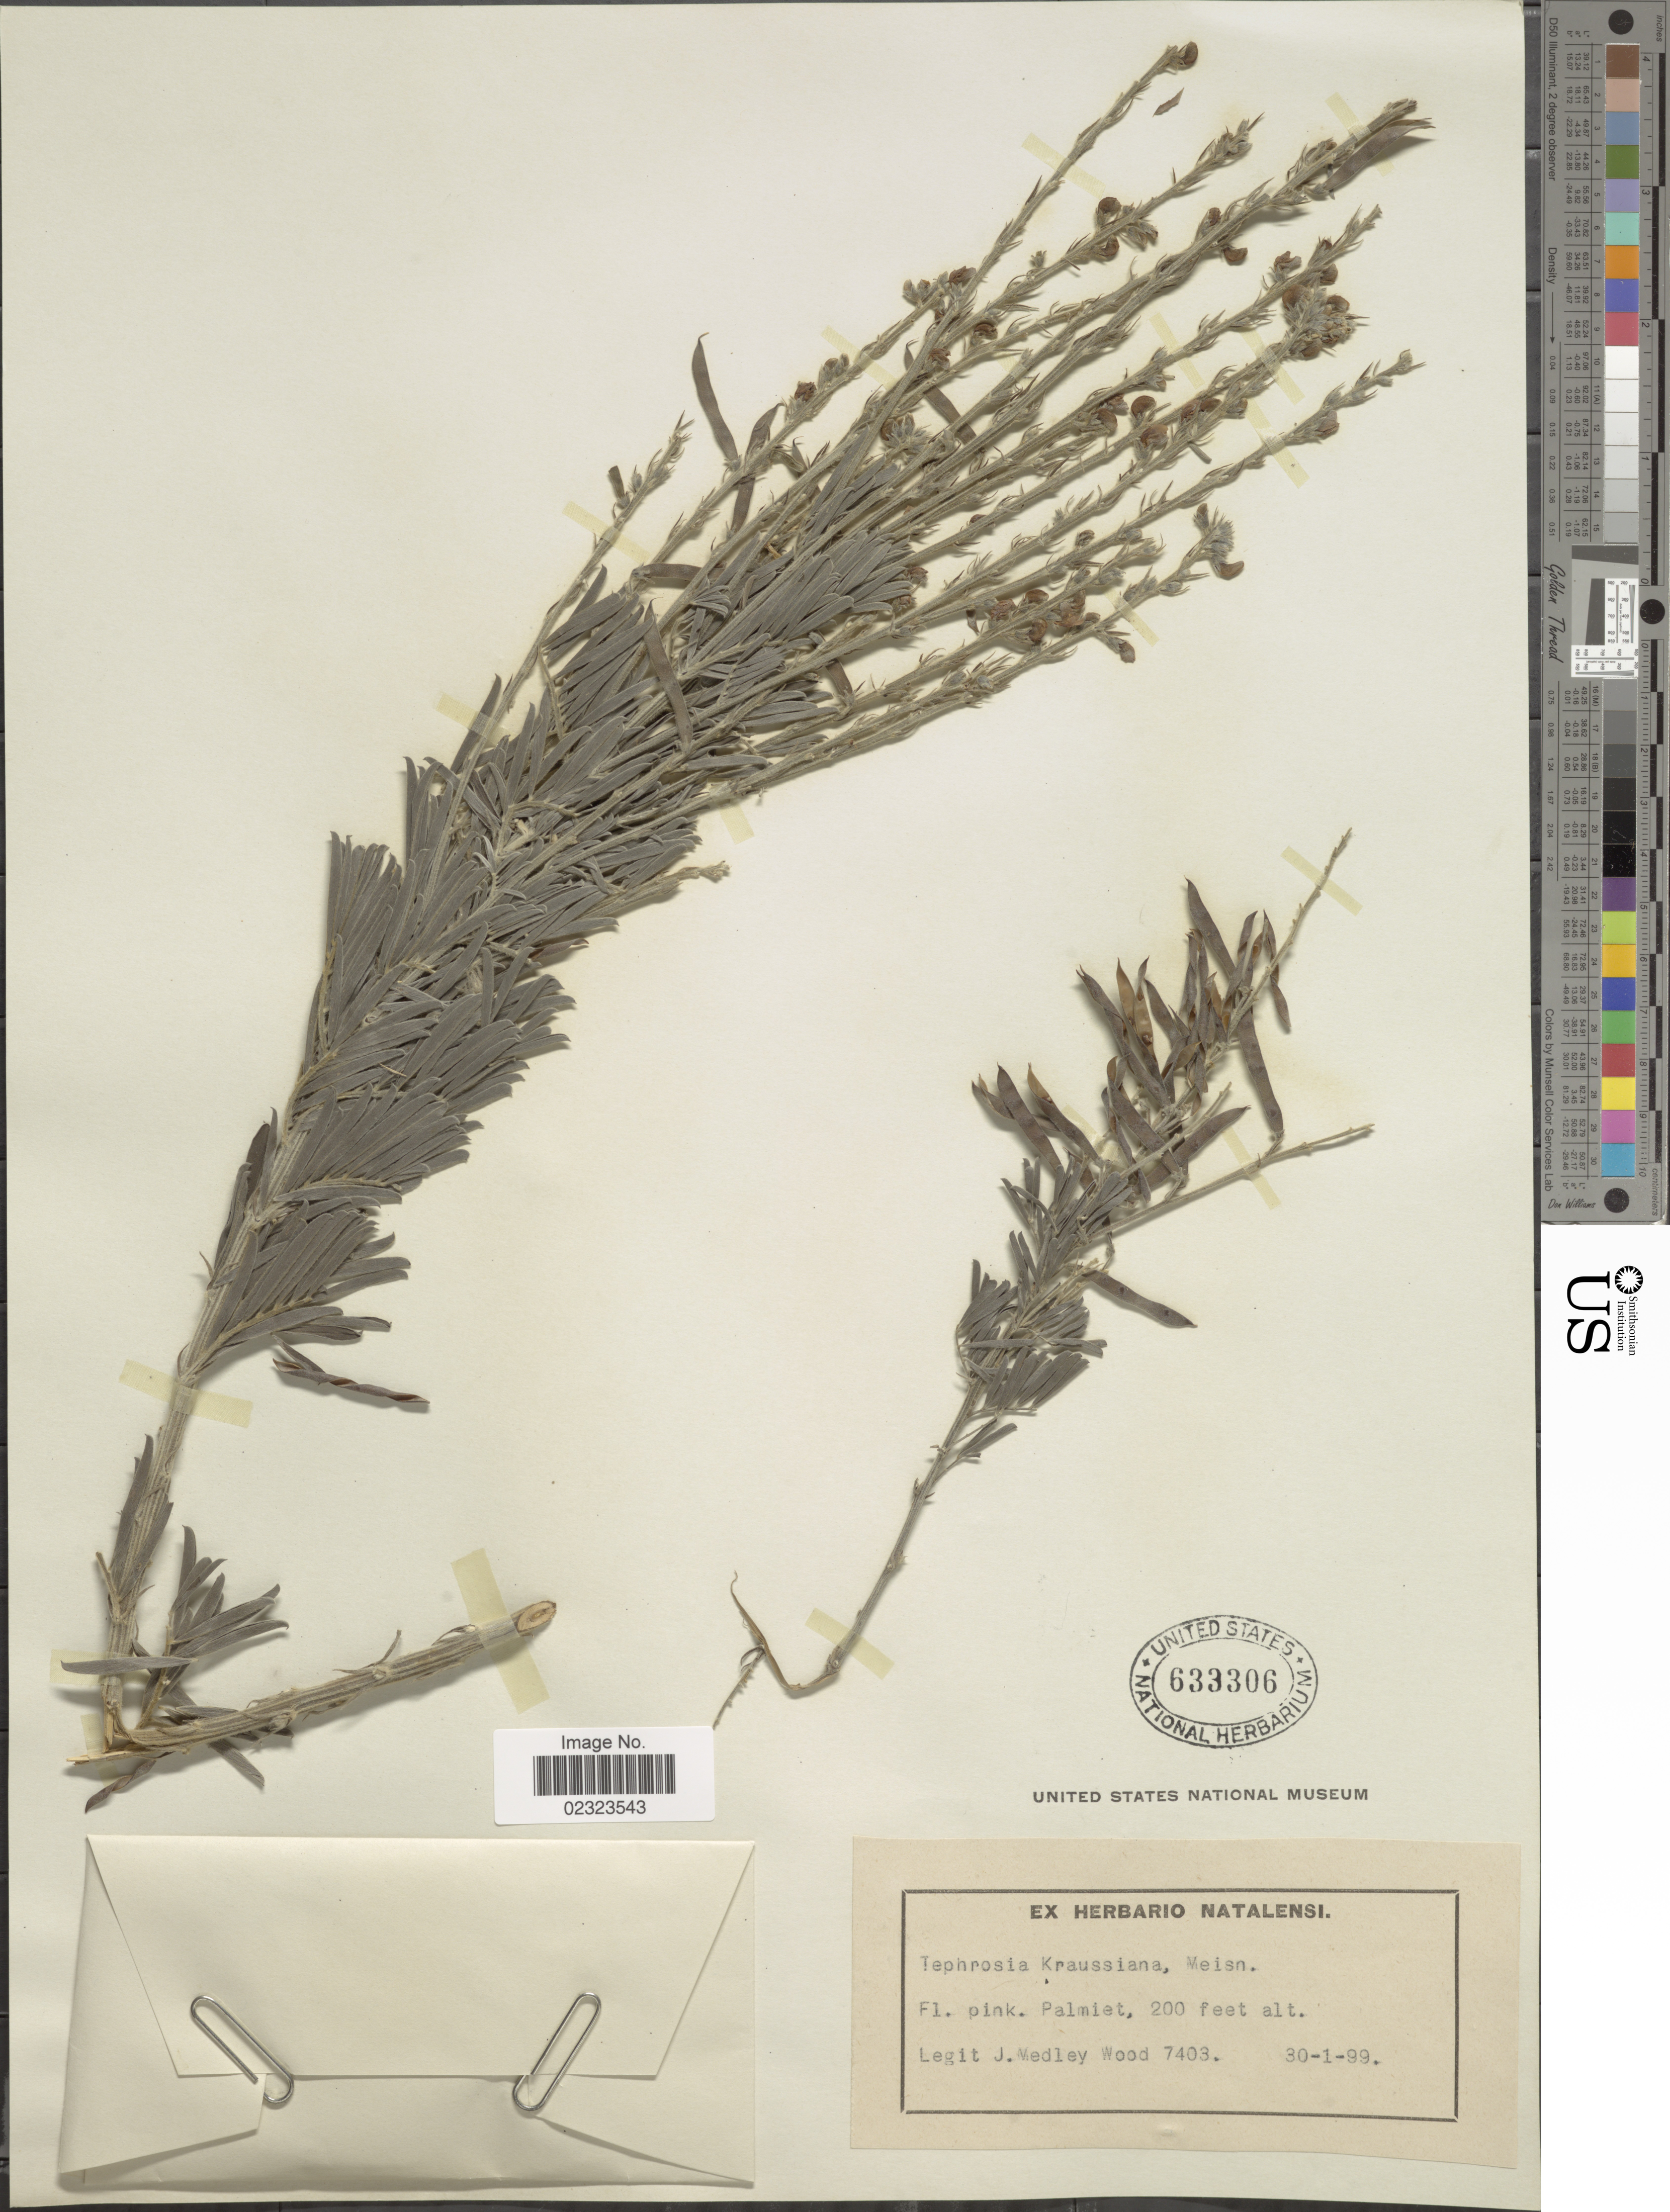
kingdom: Plantae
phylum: Tracheophyta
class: Magnoliopsida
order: Fabales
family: Fabaceae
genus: Tephrosia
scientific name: Tephrosia kraussiana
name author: Meisn.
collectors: J. Medley Wood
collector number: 7403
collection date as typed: Transcribed d/m/y: 30/1/99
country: South Africa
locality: Palmiet.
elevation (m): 61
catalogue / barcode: US 633306